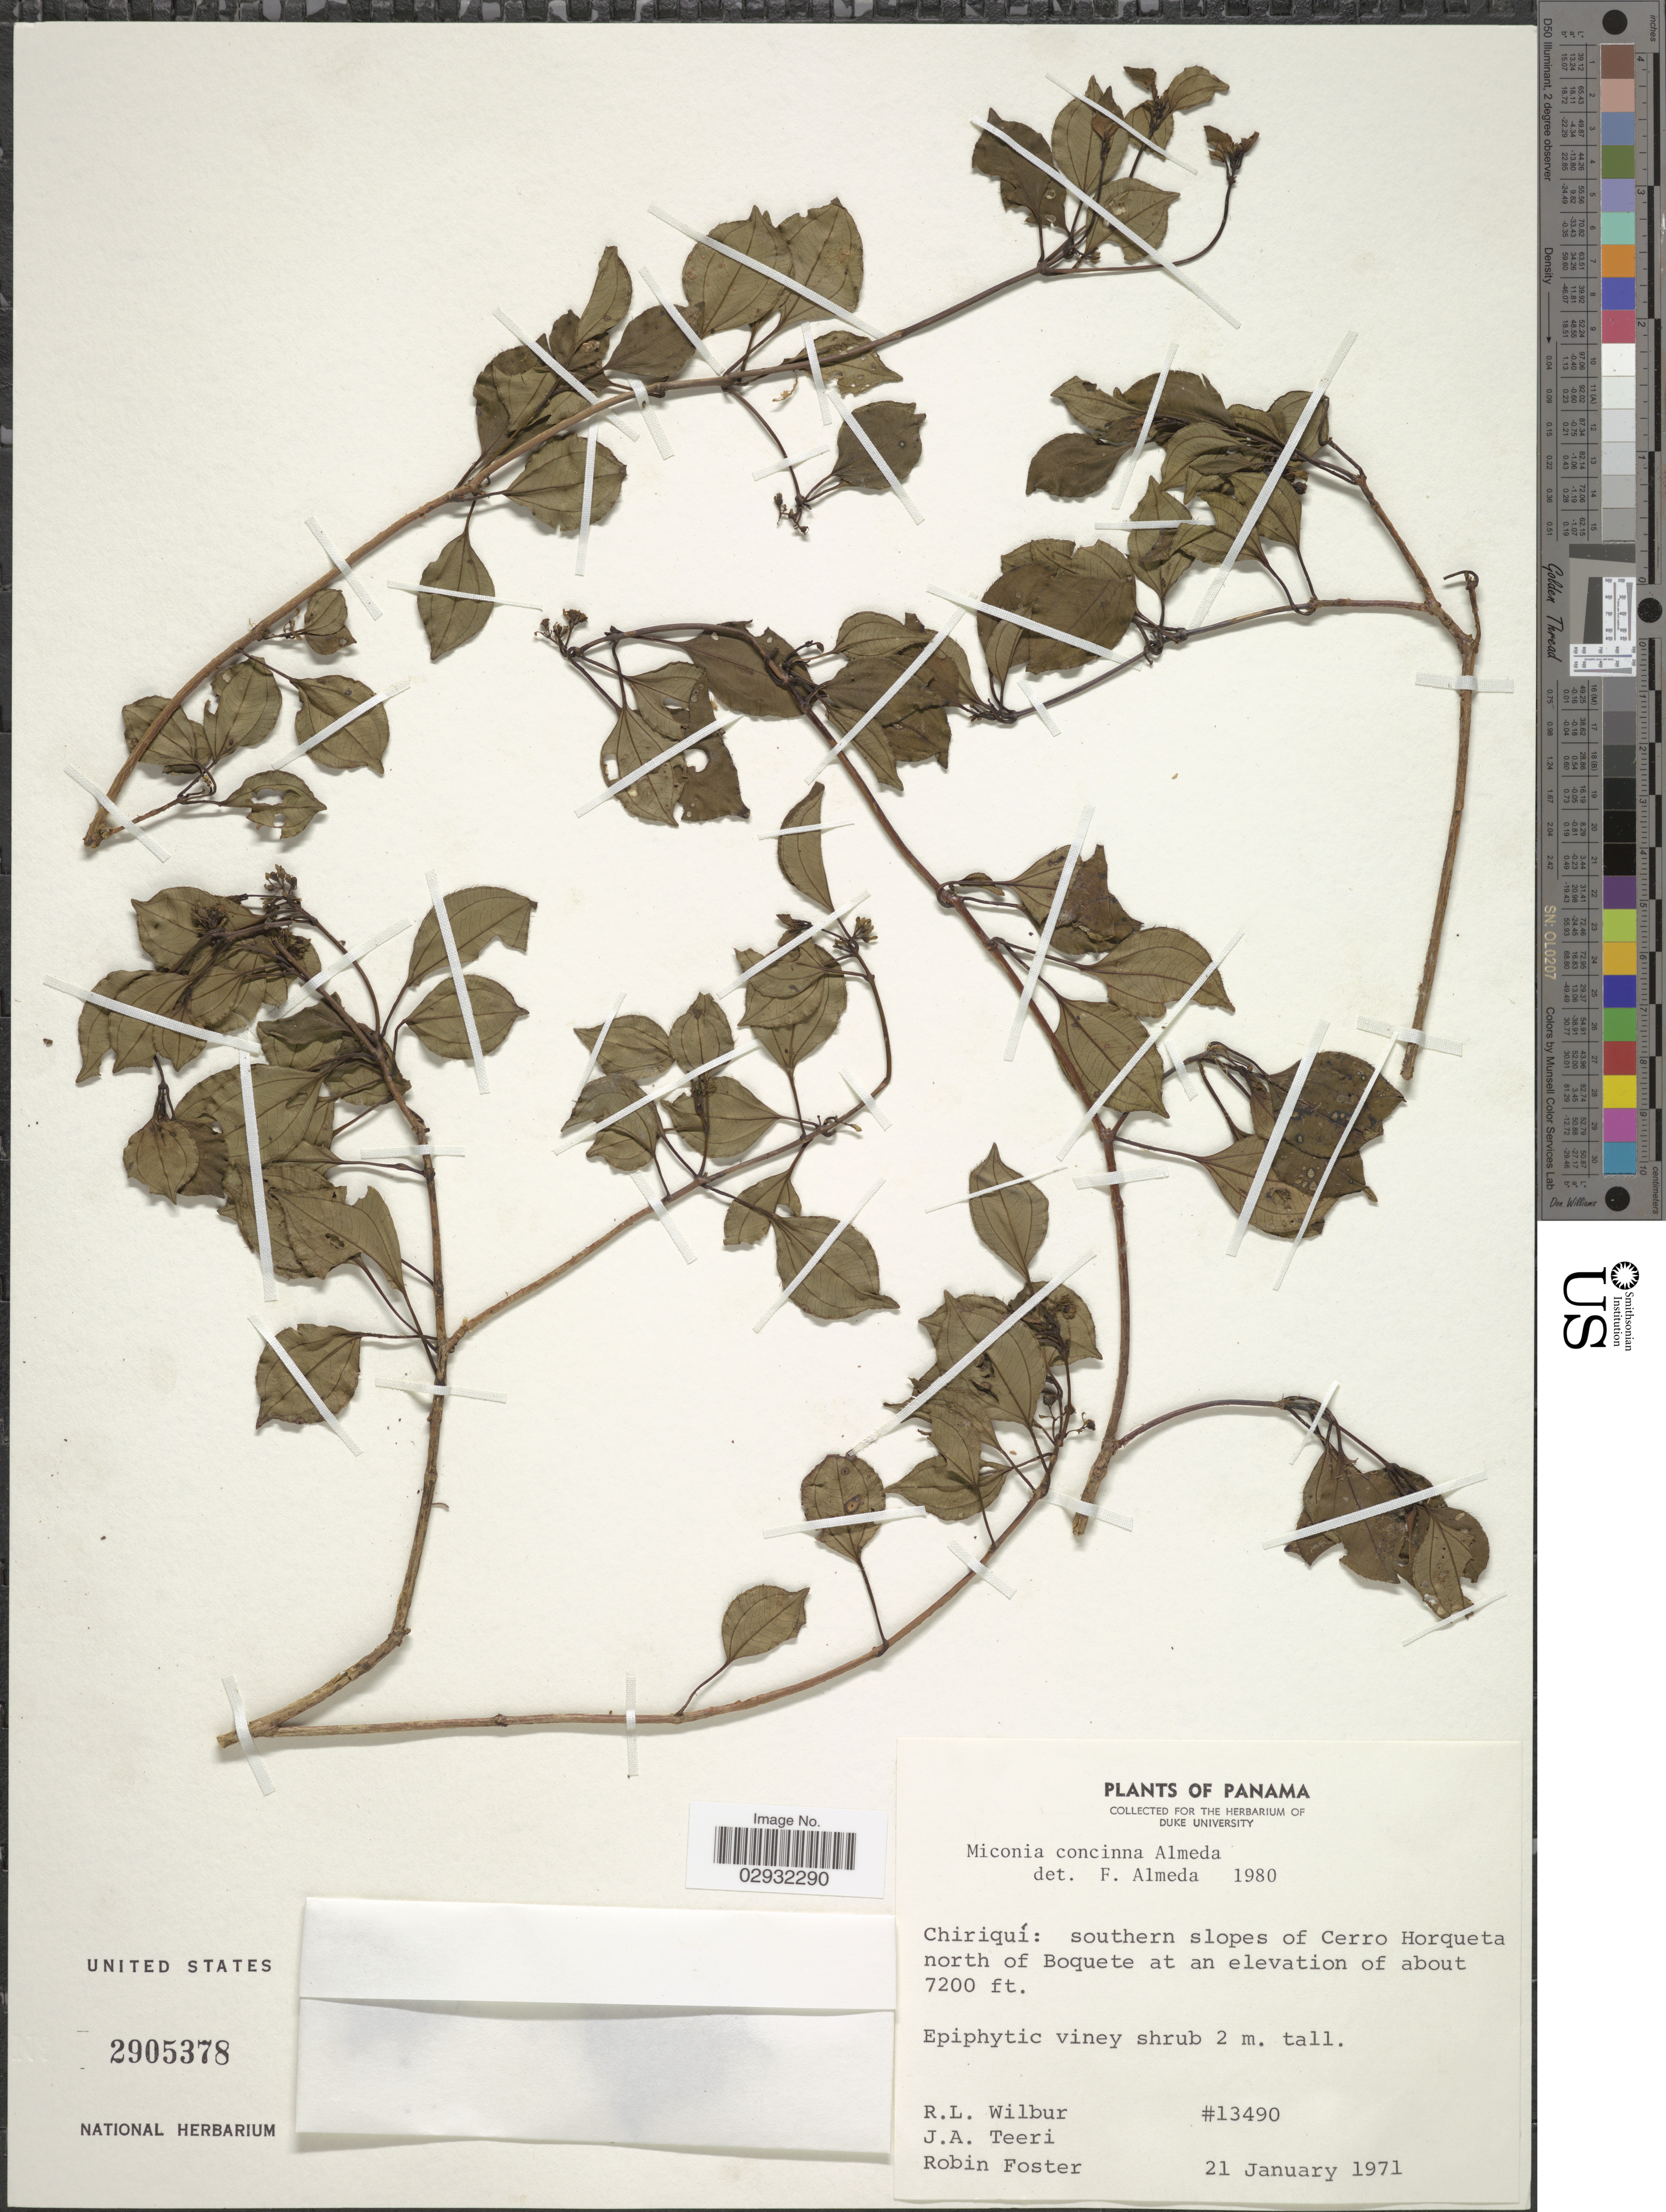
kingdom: Plantae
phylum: Tracheophyta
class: Magnoliopsida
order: Myrtales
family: Melastomataceae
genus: Miconia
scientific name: Miconia concinna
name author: Almeda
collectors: R. L. Wilbur, J. Teeri & R. B. Foster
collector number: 13490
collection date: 1971-01-21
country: Panama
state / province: Chiriqui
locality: Southern slopes of Cerro Horqueta north of Boquete.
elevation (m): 2195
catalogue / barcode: US 2905378